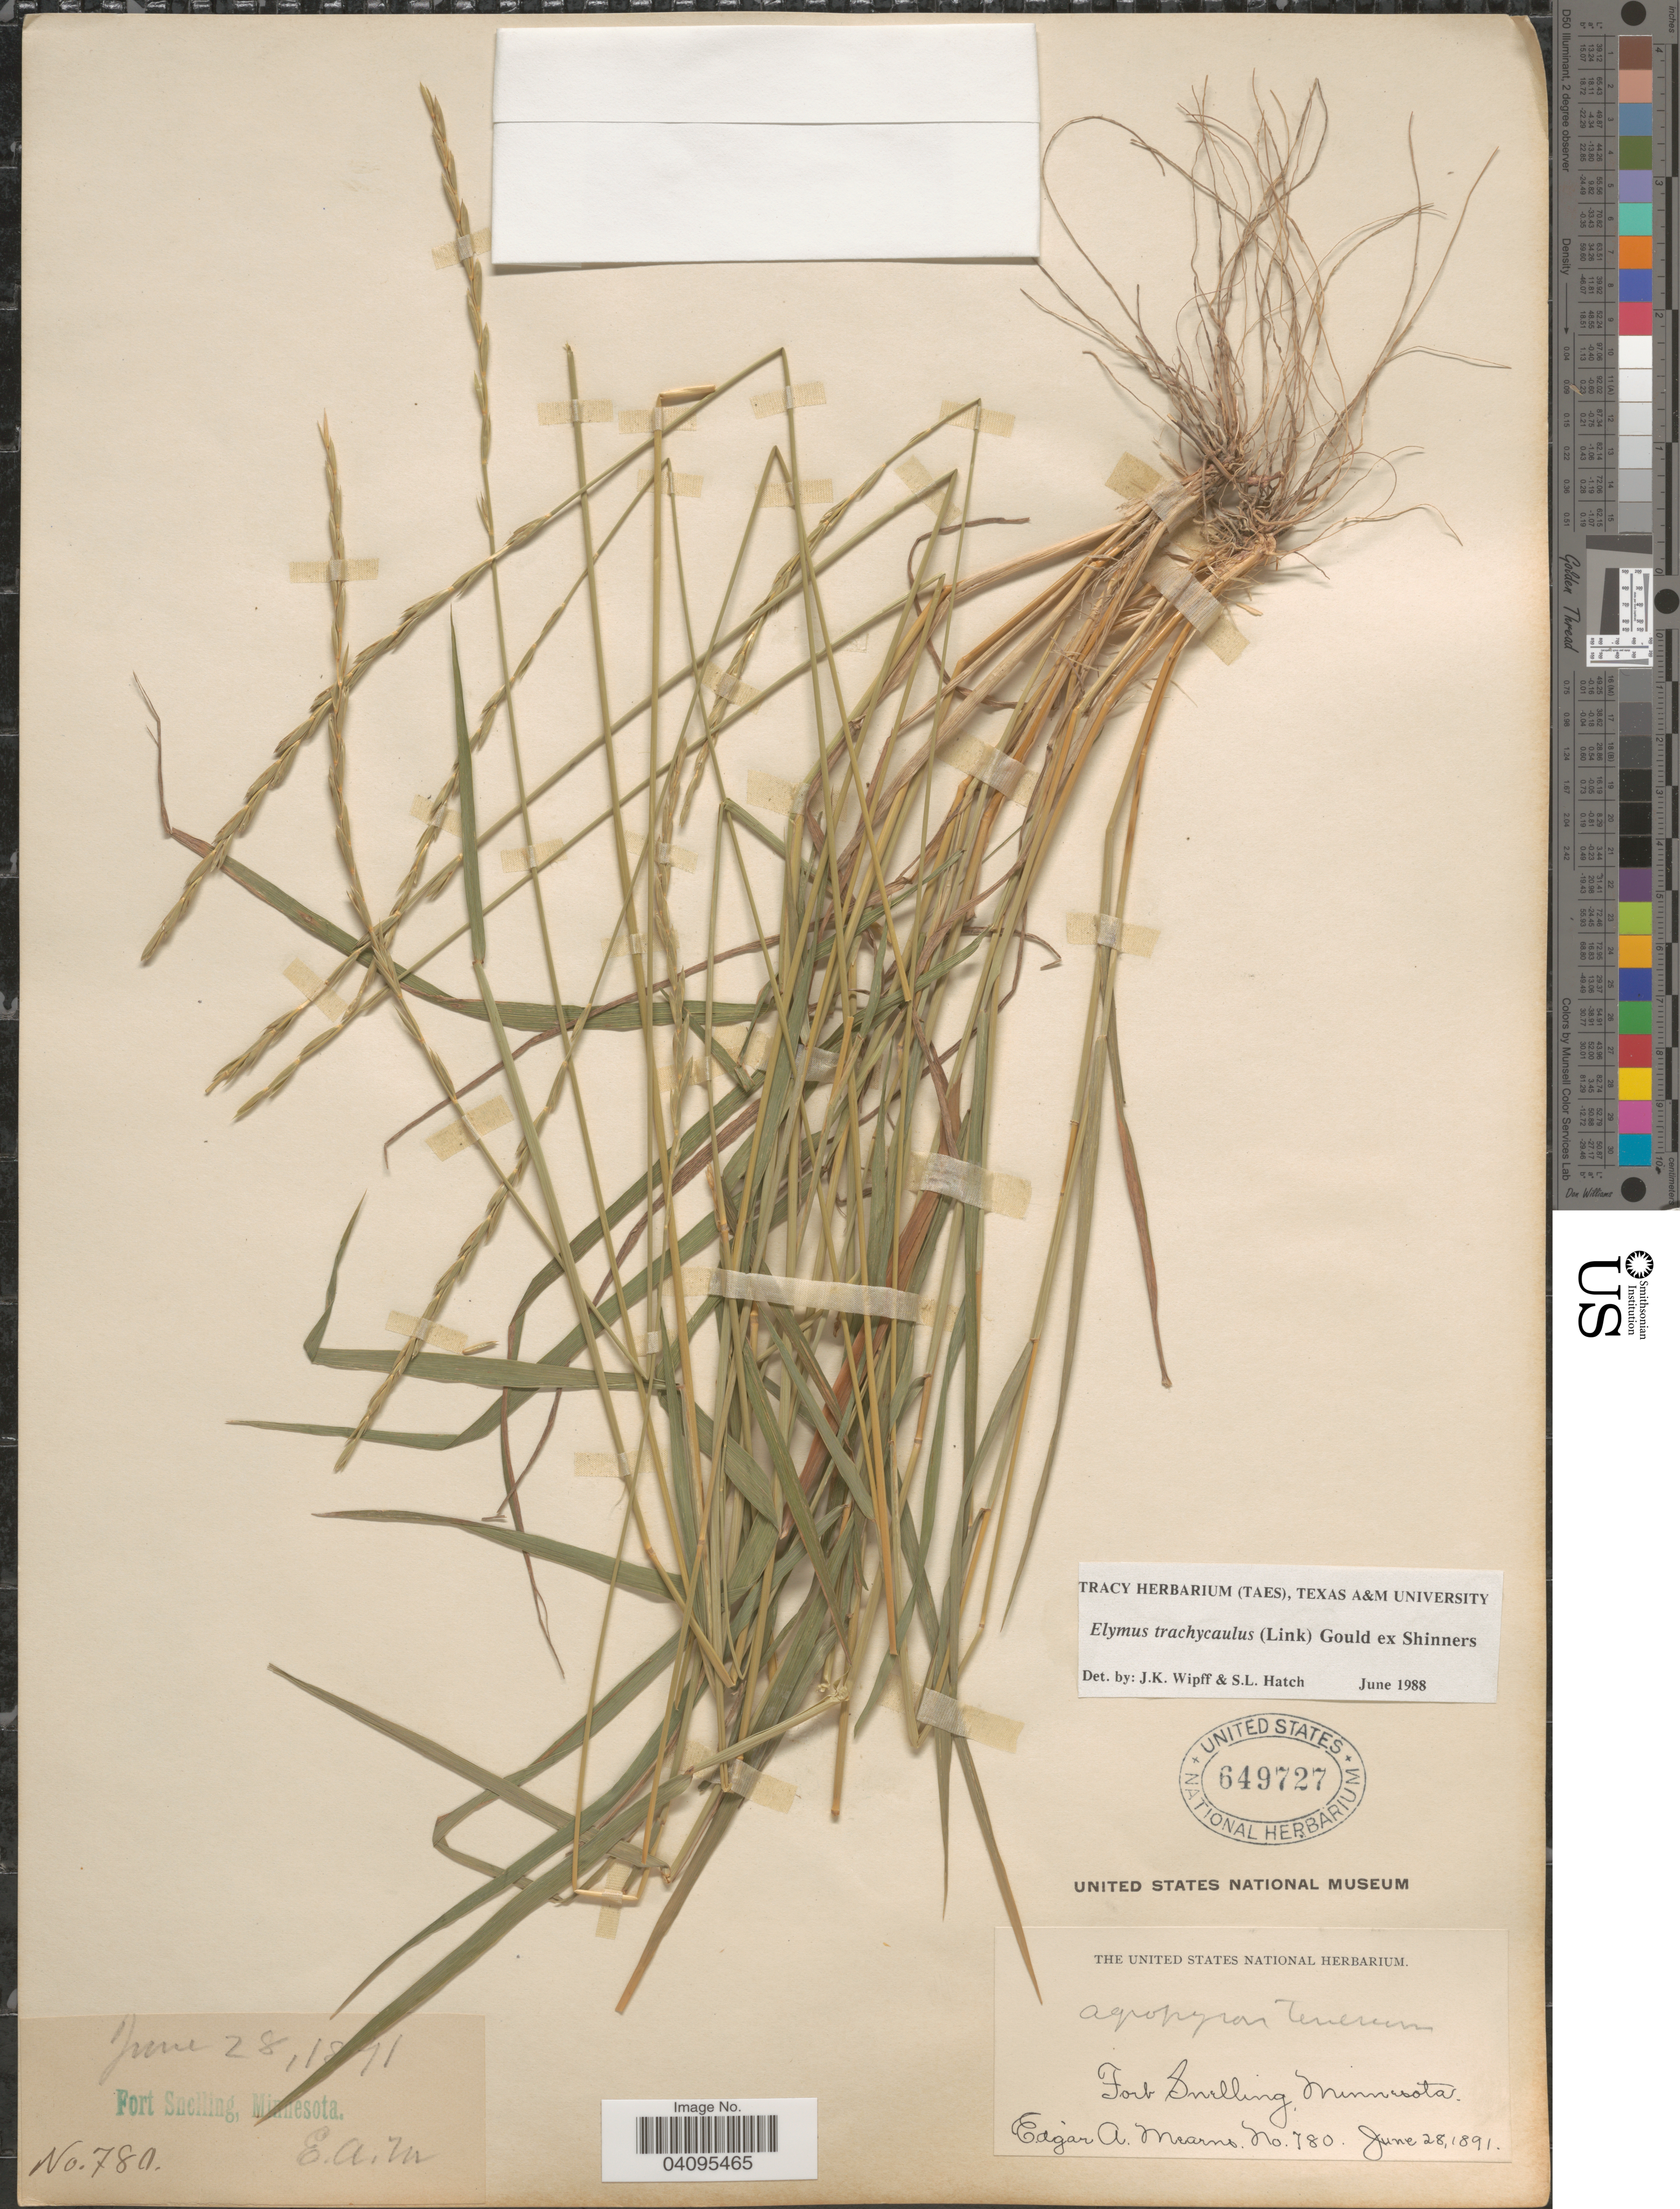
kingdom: Plantae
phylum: Tracheophyta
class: Liliopsida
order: Poales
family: Poaceae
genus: Elymus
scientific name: Elymus trachycaulus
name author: (Link) Gould ex Shinners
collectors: E. A. Mearns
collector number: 780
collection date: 1891-06-28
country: United States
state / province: Minnesota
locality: Fort Snelling.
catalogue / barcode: US 649727